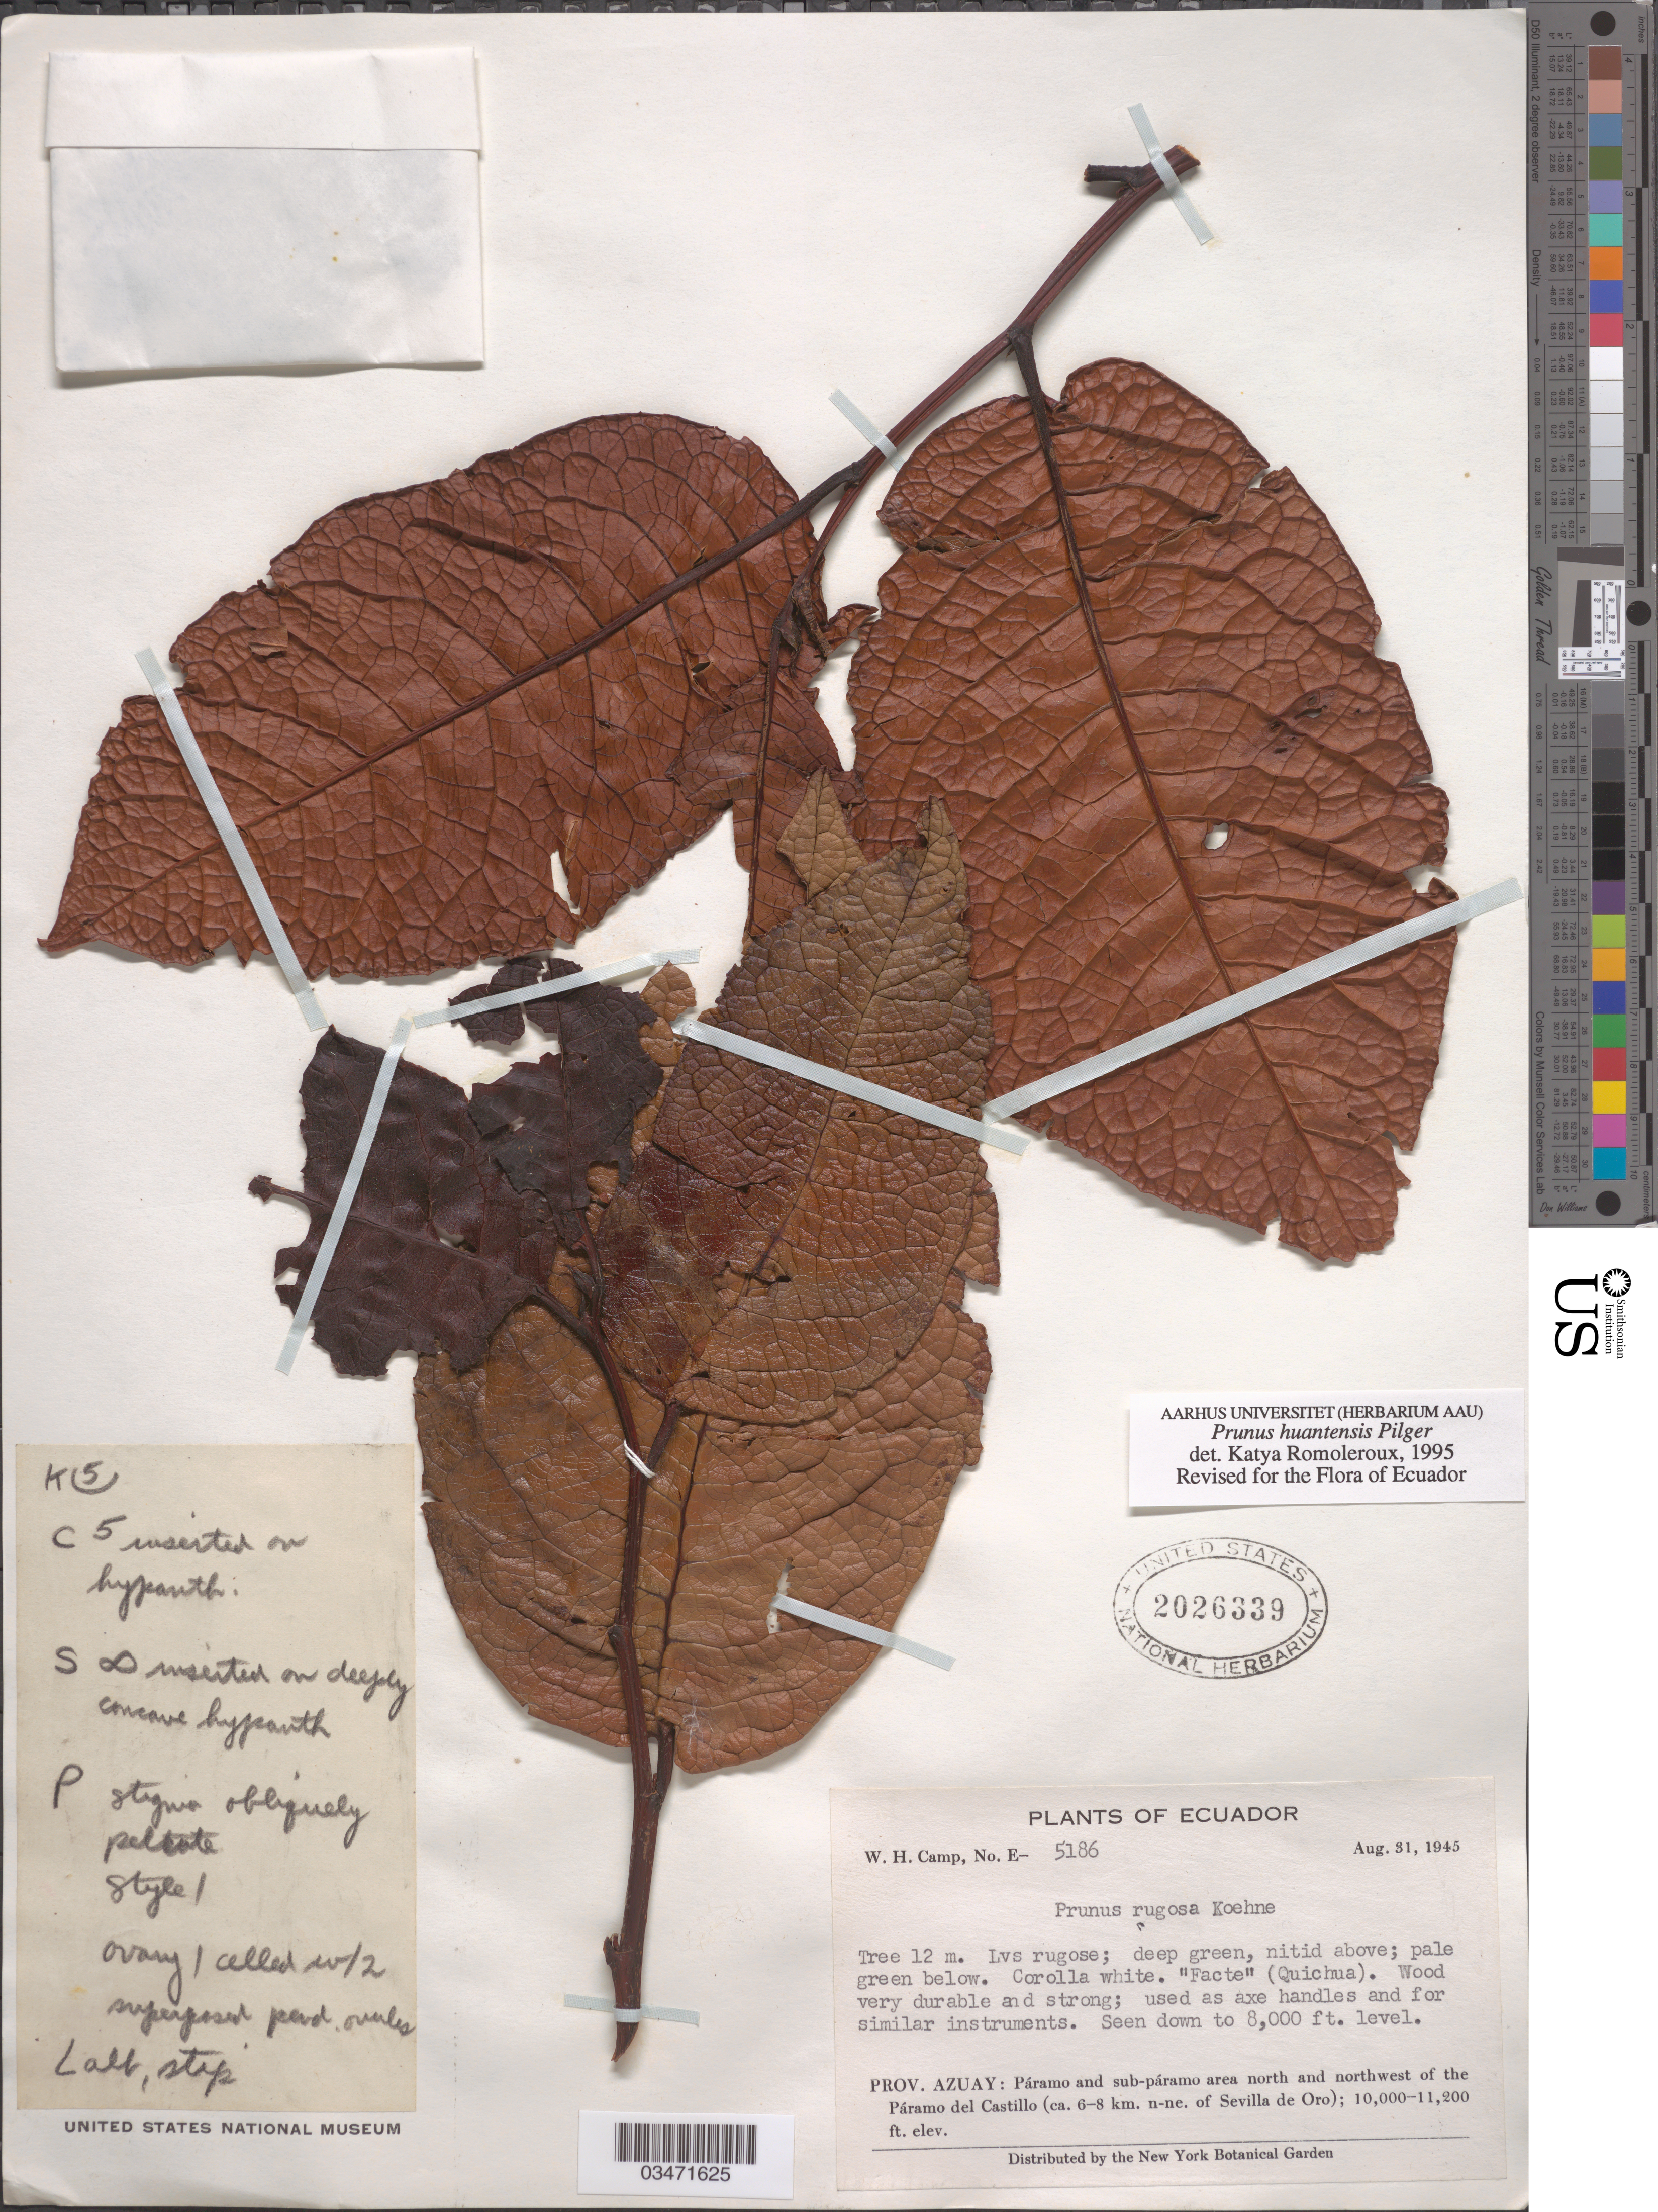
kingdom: Plantae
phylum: Tracheophyta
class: Magnoliopsida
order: Rosales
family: Rosaceae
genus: Prunus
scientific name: Prunus huantensis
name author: Pilg.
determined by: Romoleroux, K.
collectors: W. H. Camp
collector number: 5186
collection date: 1945-08-31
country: Ecuador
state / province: Azuay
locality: Páramo del Castillo, north and northwest of; (ca. 6-8 km NNE of Sevilla de Oro)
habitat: Páramo and sub-páramo area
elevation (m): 3048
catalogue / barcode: US 2026339